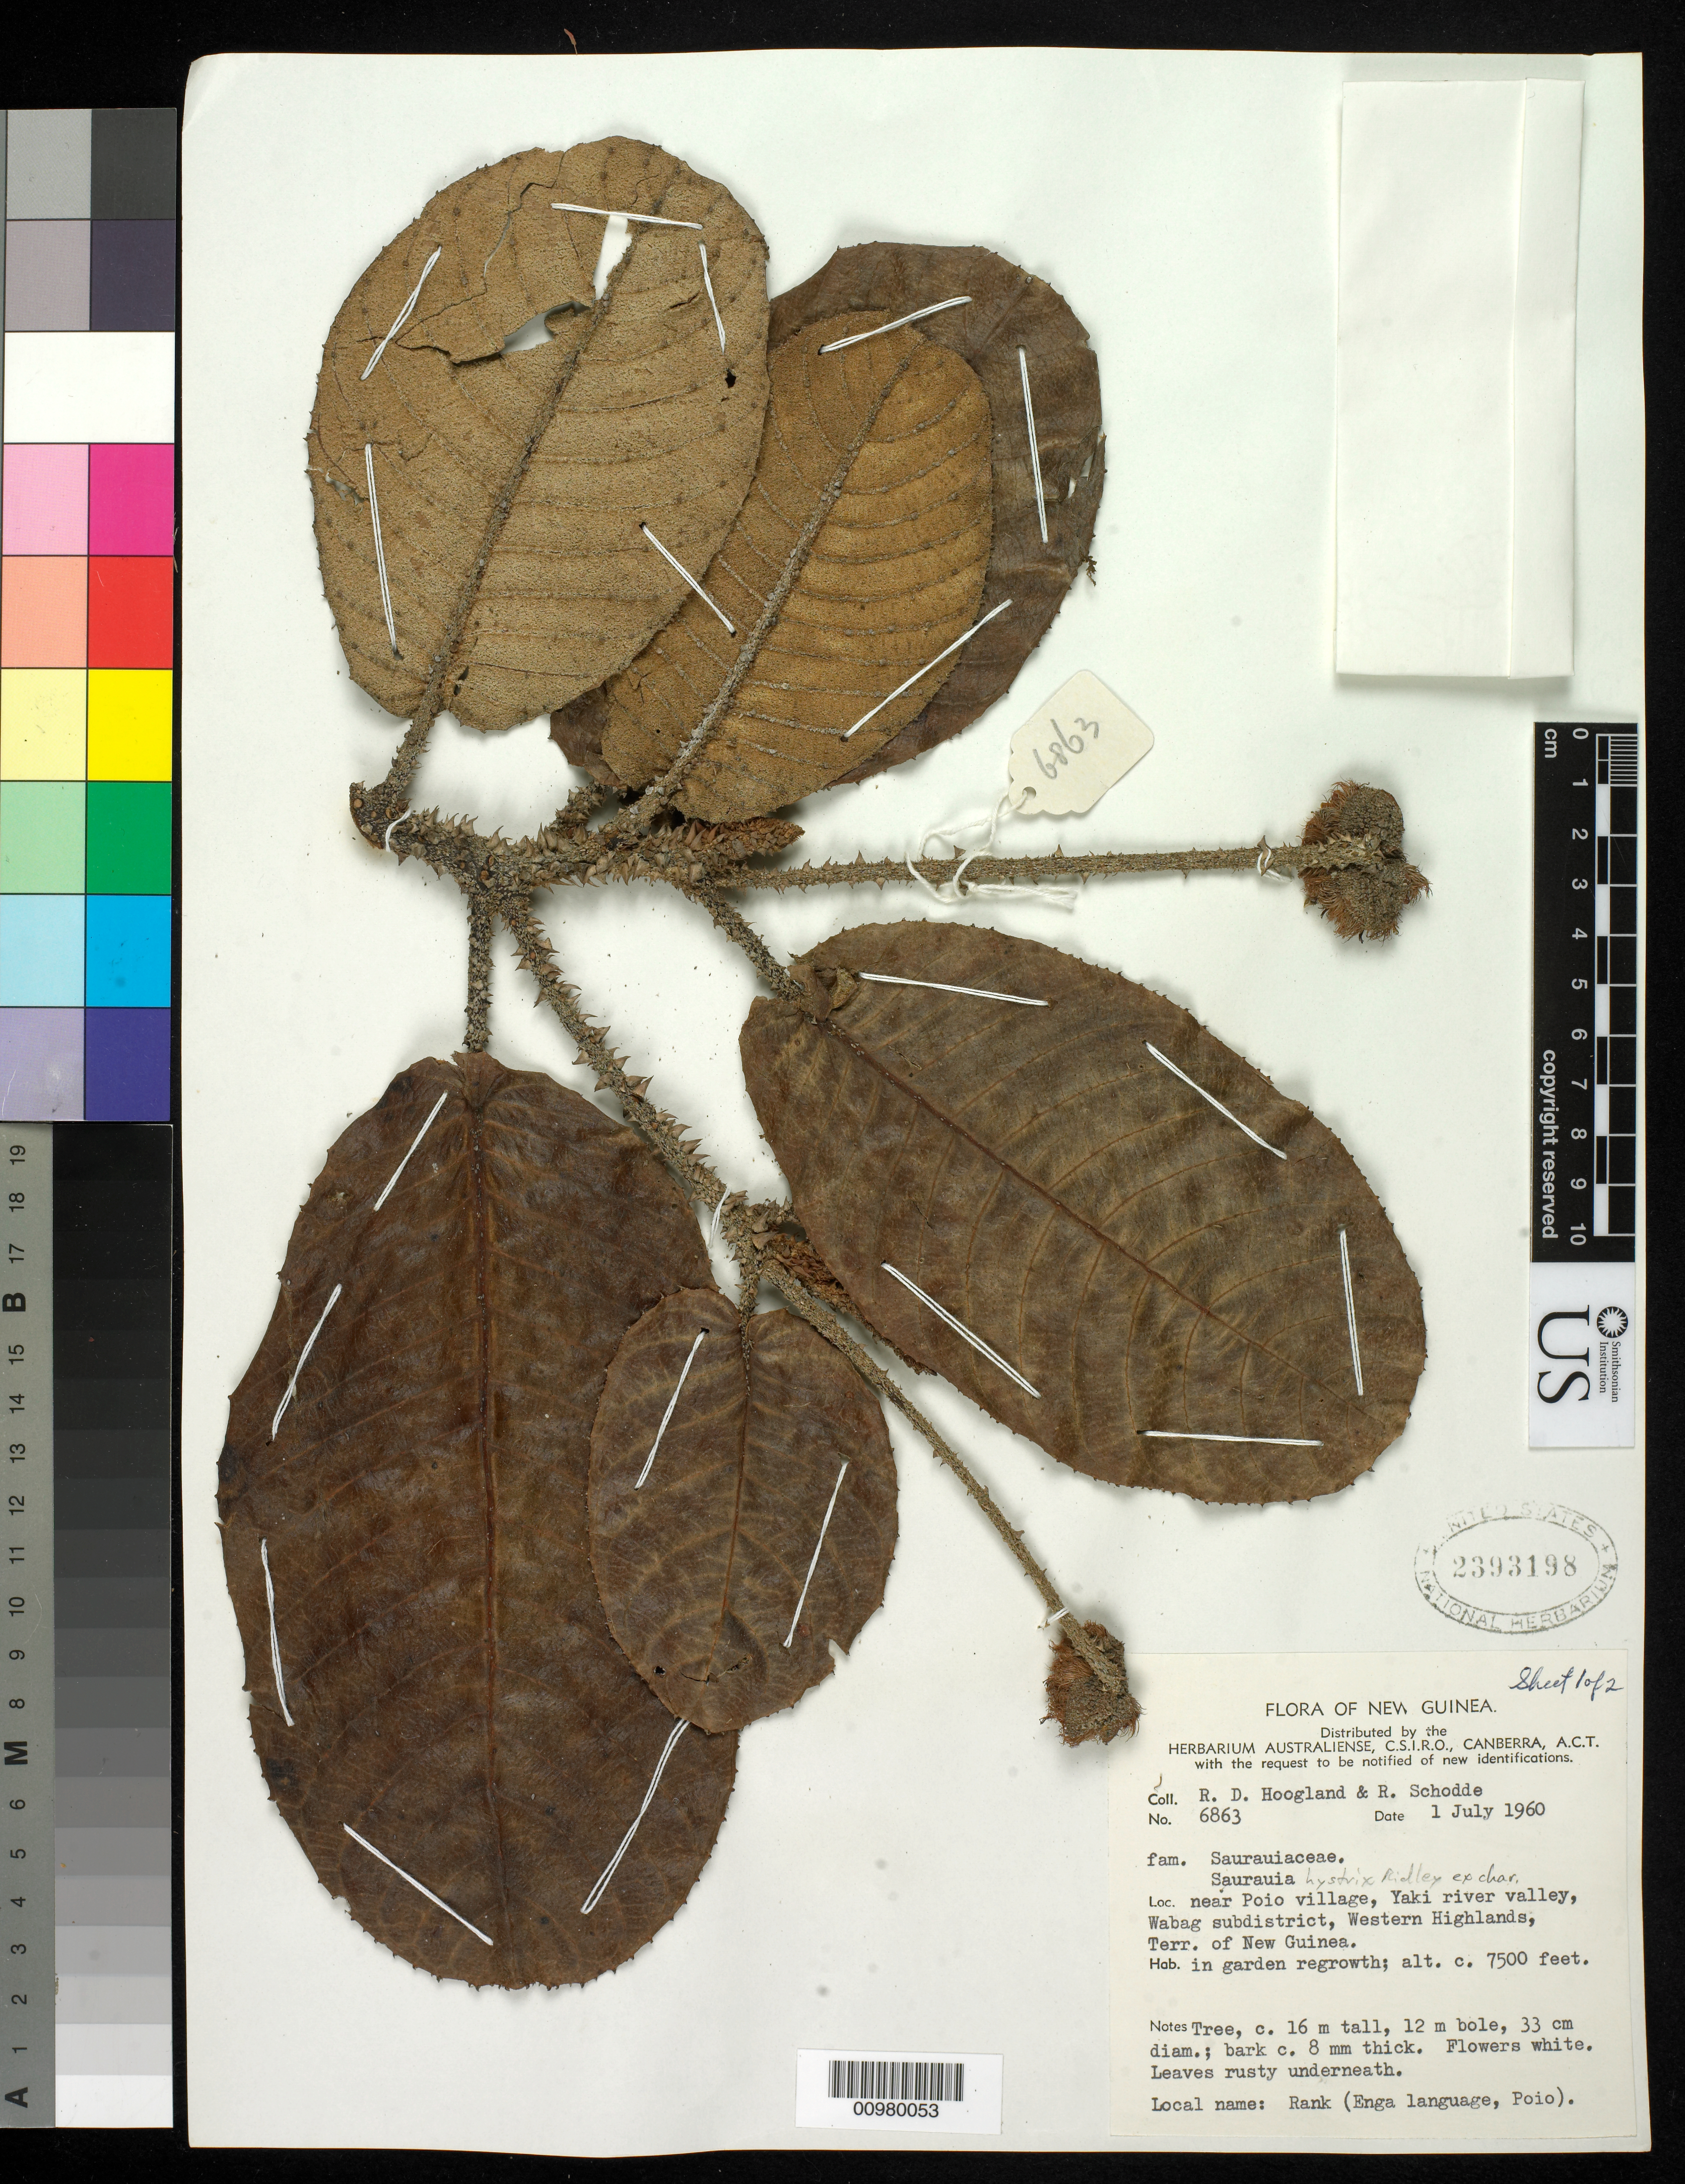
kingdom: Plantae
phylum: Tracheophyta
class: Magnoliopsida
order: Ericales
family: Actinidiaceae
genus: Saurauia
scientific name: Saurauia lystrix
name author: Ridl.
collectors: R. D. Hoogland & R. Schodde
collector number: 6863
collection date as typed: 01 Jul 1960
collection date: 1960-07-01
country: Papua New Guinea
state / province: Enga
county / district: Wabag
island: New Guinea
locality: near Poio village, Yaki river valley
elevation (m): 2286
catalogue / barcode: US 2392198